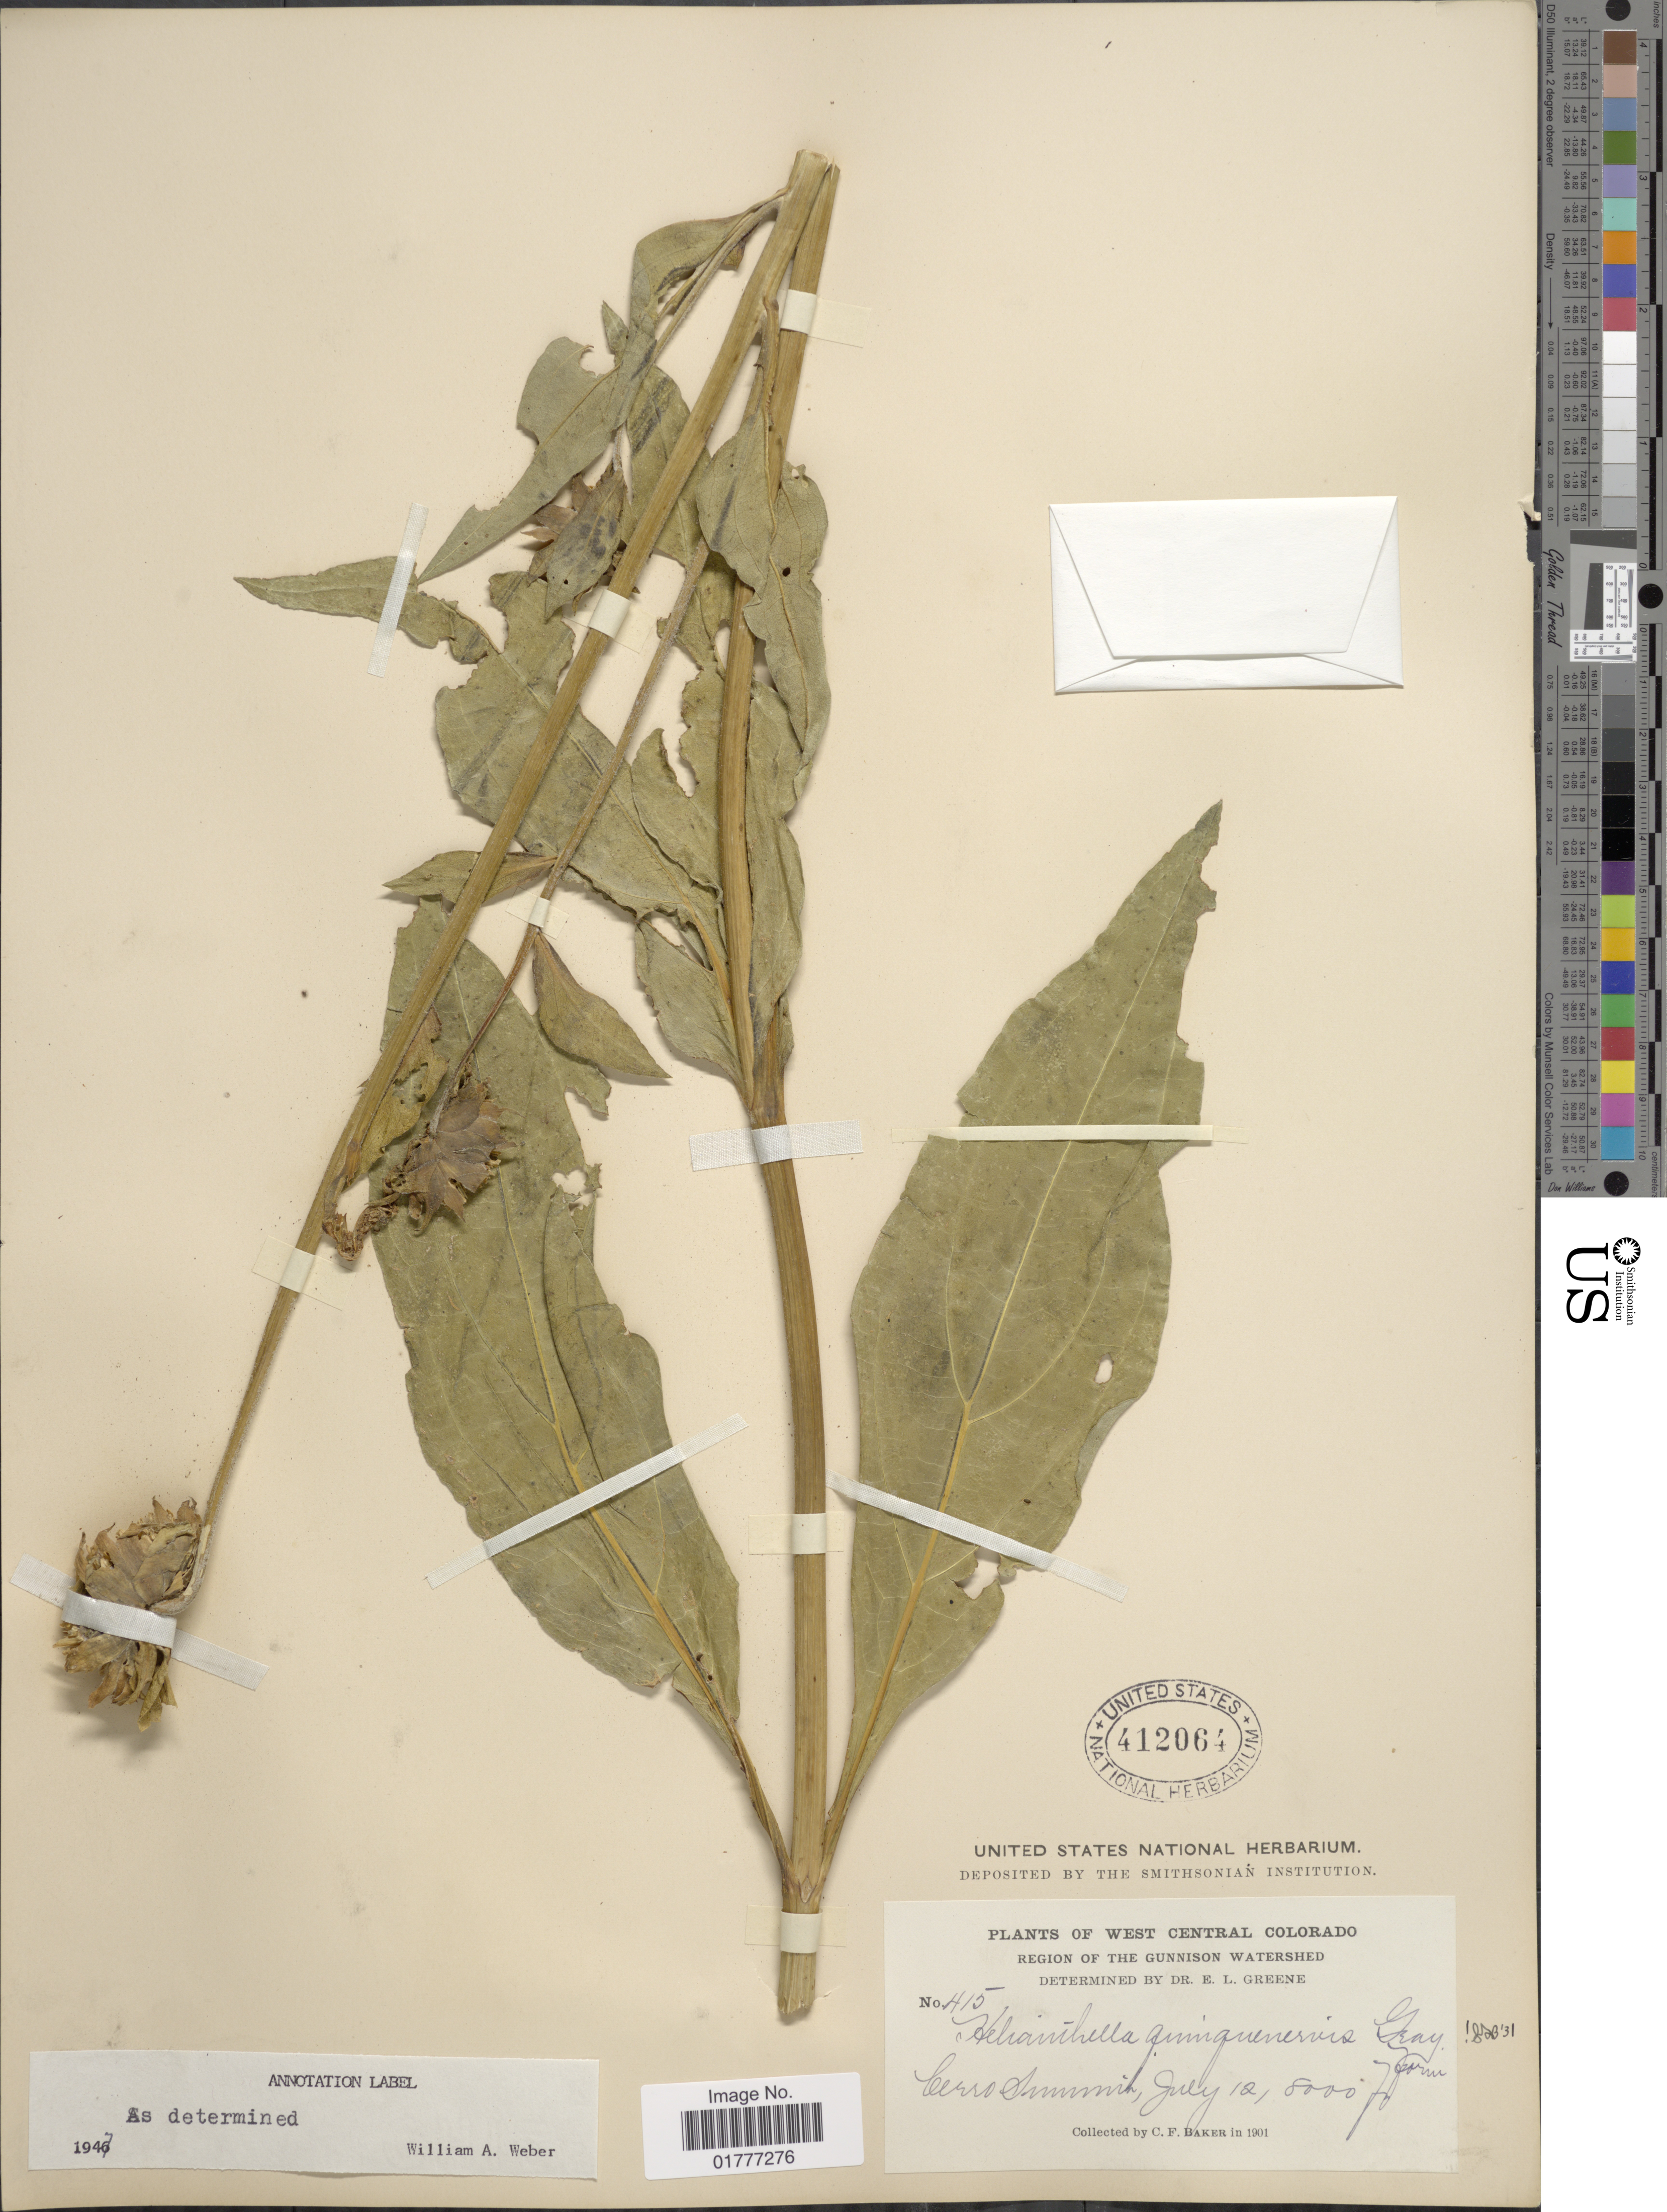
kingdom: Plantae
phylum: Tracheophyta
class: Magnoliopsida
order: Asterales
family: Asteraceae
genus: Helianthella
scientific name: Helianthella quinquenervis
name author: (Hook.) A. Gray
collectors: C. F. Baker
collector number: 415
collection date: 1901-07-12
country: United States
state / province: Colorado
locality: West Central Colorado, Region of the Gunnison Watershed, Cerro Summit,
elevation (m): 2438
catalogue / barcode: US 412064